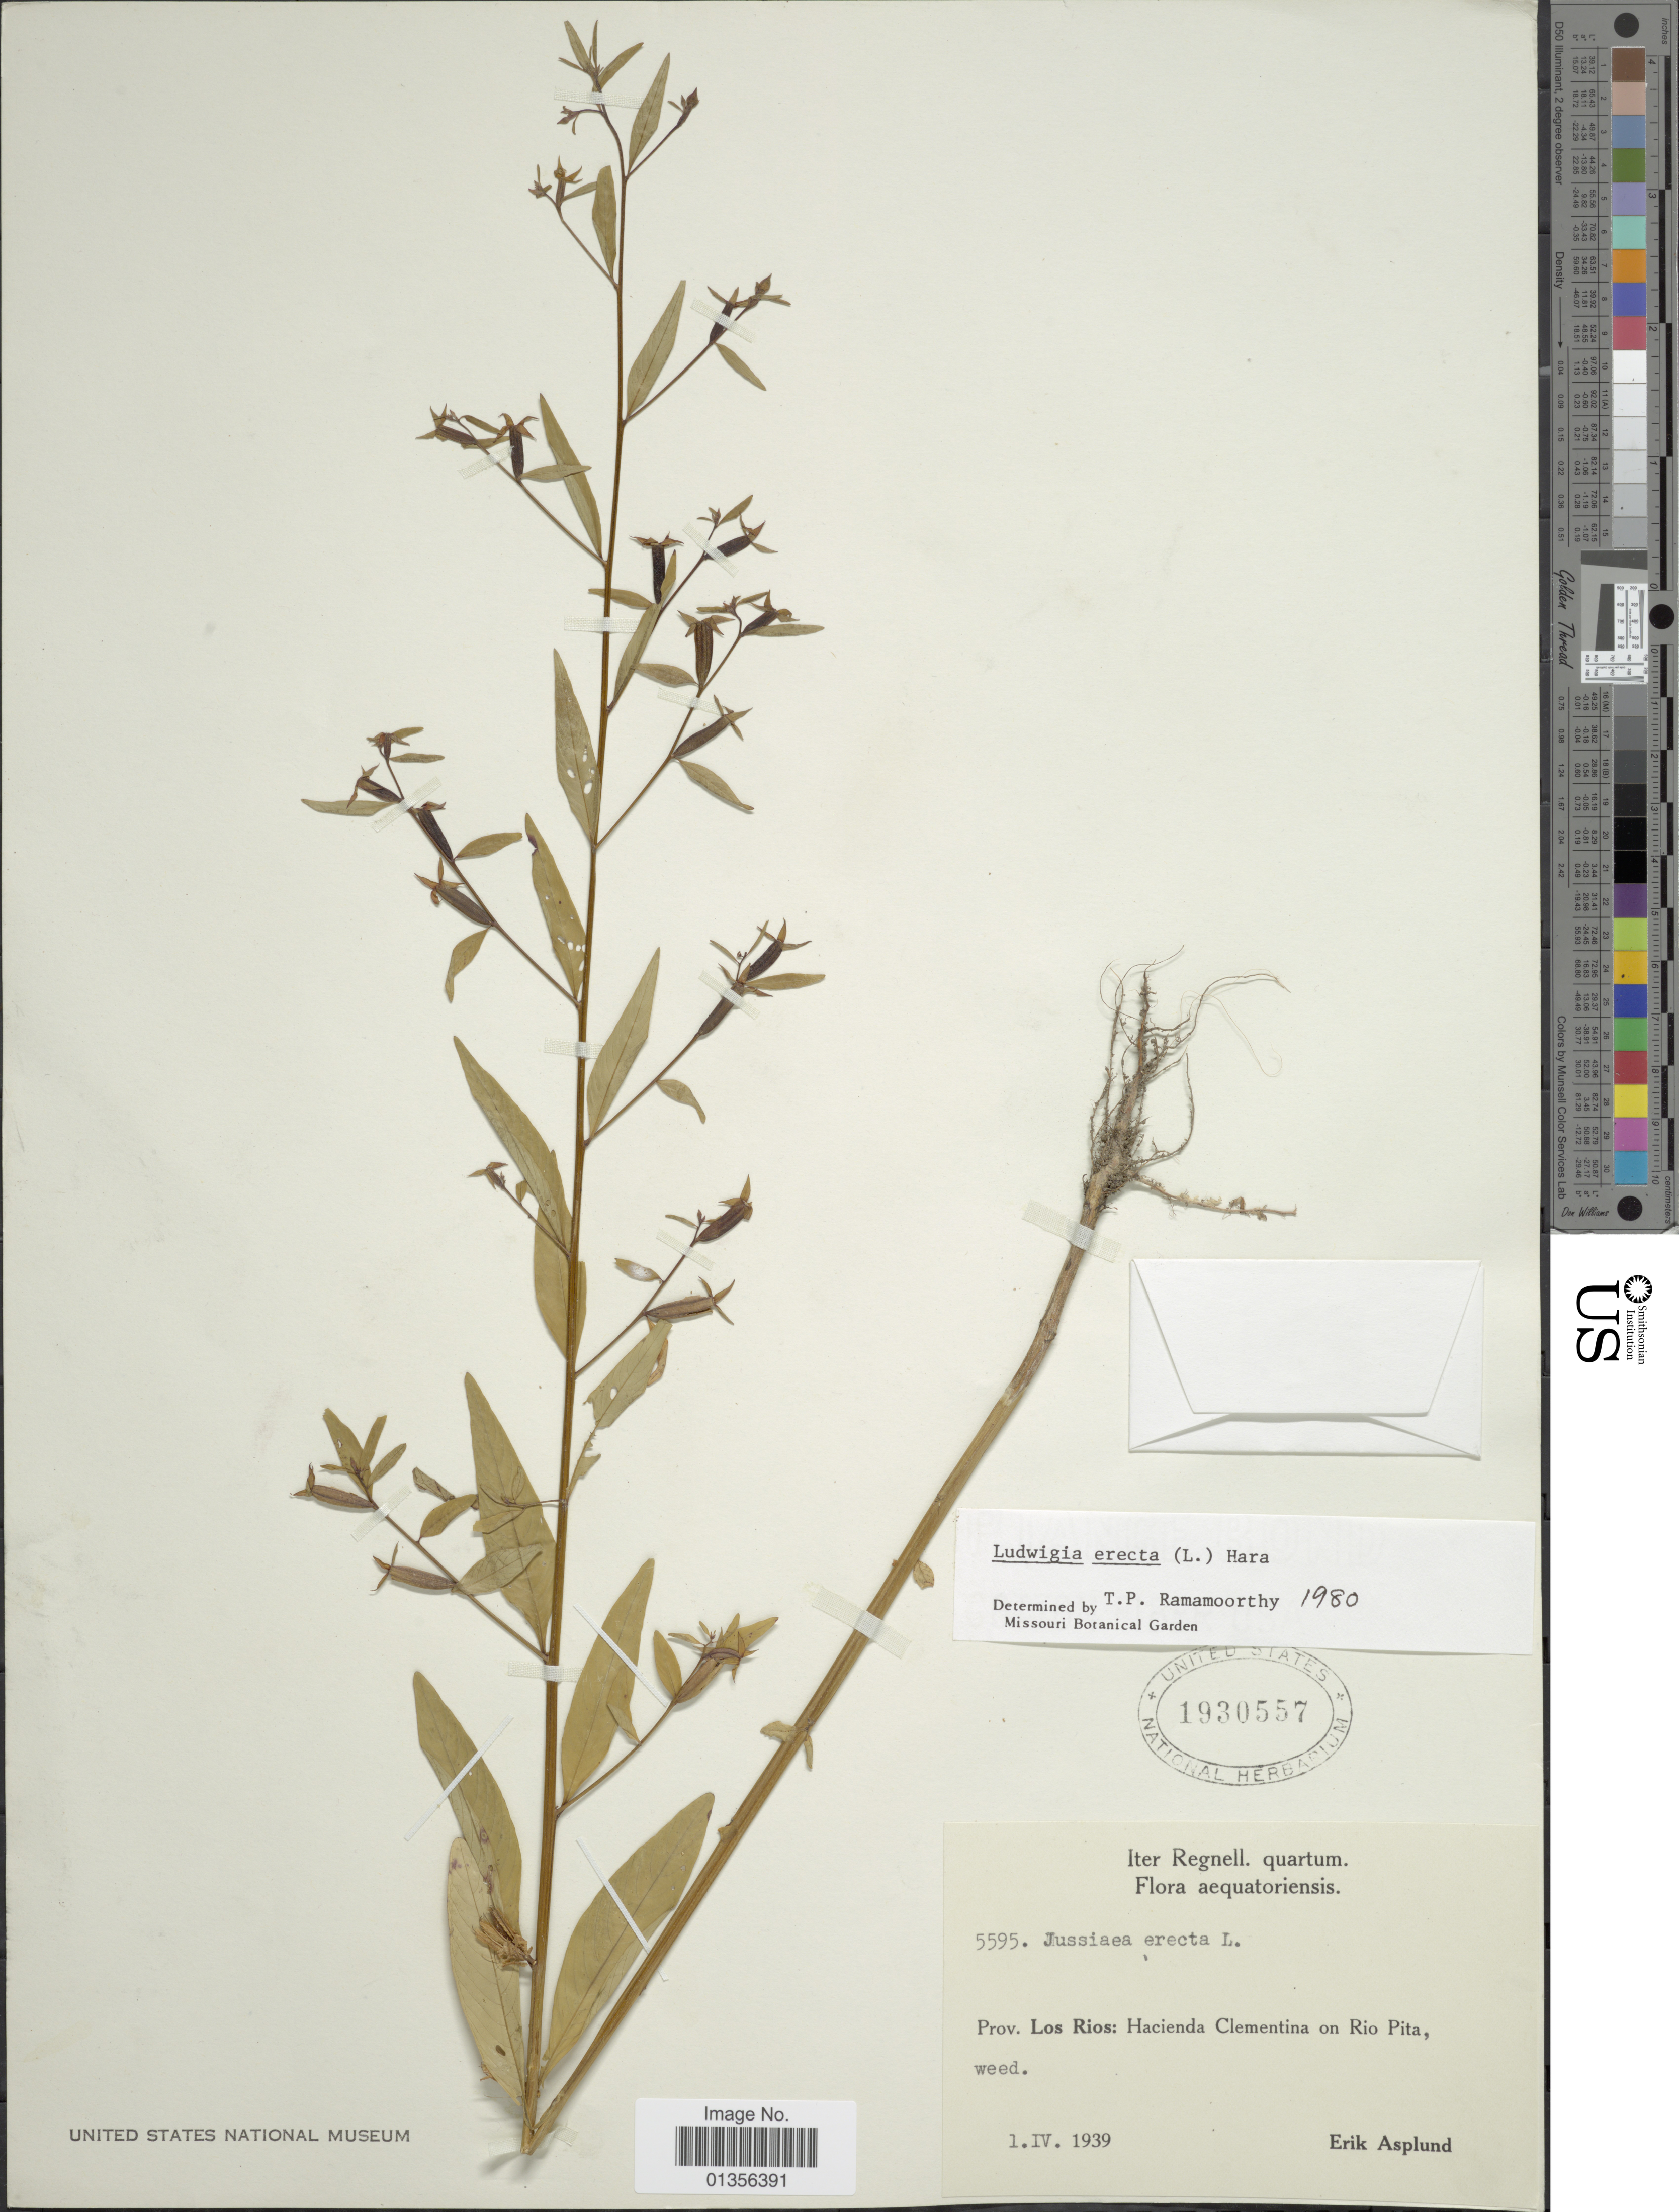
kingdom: Plantae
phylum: Tracheophyta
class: Magnoliopsida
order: Myrtales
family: Onagraceae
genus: Ludwigia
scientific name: Ludwigia erecta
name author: (L.) H. Hara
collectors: E. Asplund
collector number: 5595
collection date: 1939-04-01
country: Ecuador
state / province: Los Ríos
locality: Hacienda Clementina on Rio Pita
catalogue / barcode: US 1930557